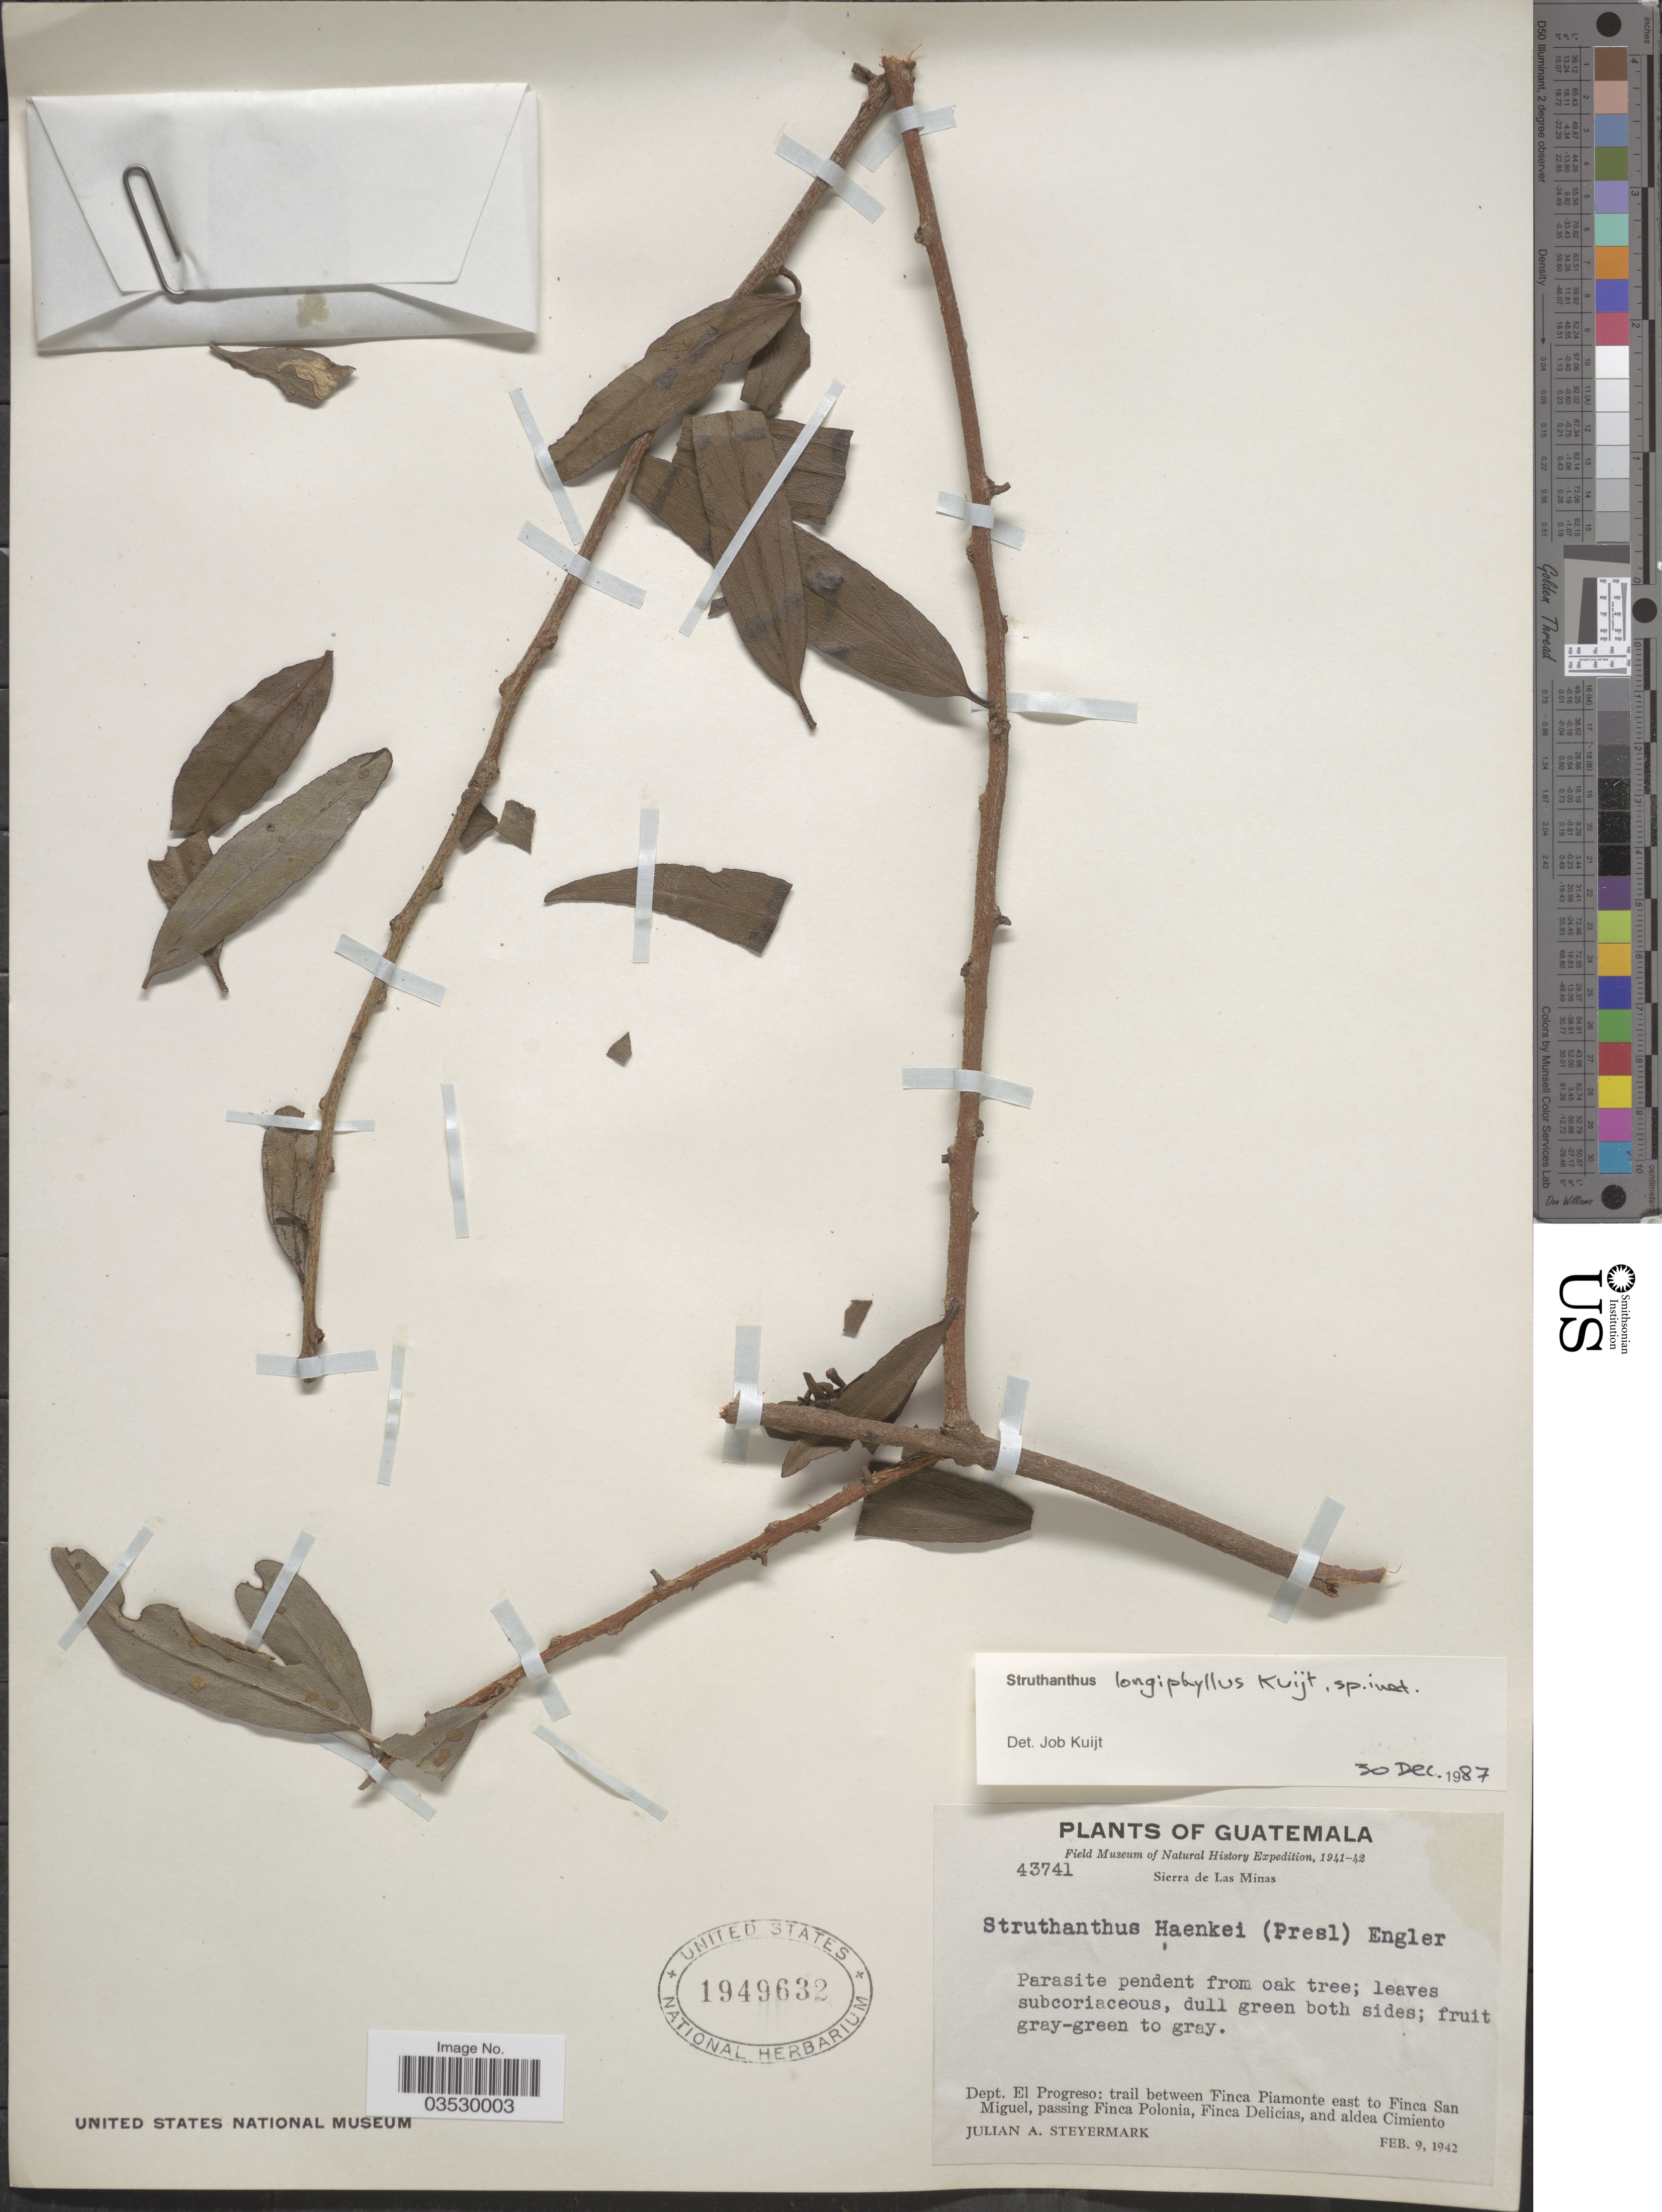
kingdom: Plantae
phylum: Tracheophyta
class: Magnoliopsida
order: Santalales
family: Loranthaceae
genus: Struthanthus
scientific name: Struthanthus longiphyllus Kuijt sp. nov. ined.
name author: Kuijt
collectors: J. Steyermark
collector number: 43741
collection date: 1942-02-09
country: Guatemala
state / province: El Progreso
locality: Sierra de Las Minas. Dept. El Progreso: trail between Finca Piamonte east to Finca San Miguel, passing Finca Polonia, Finca Delicias, and aldea Cimiento.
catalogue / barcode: US 1949632